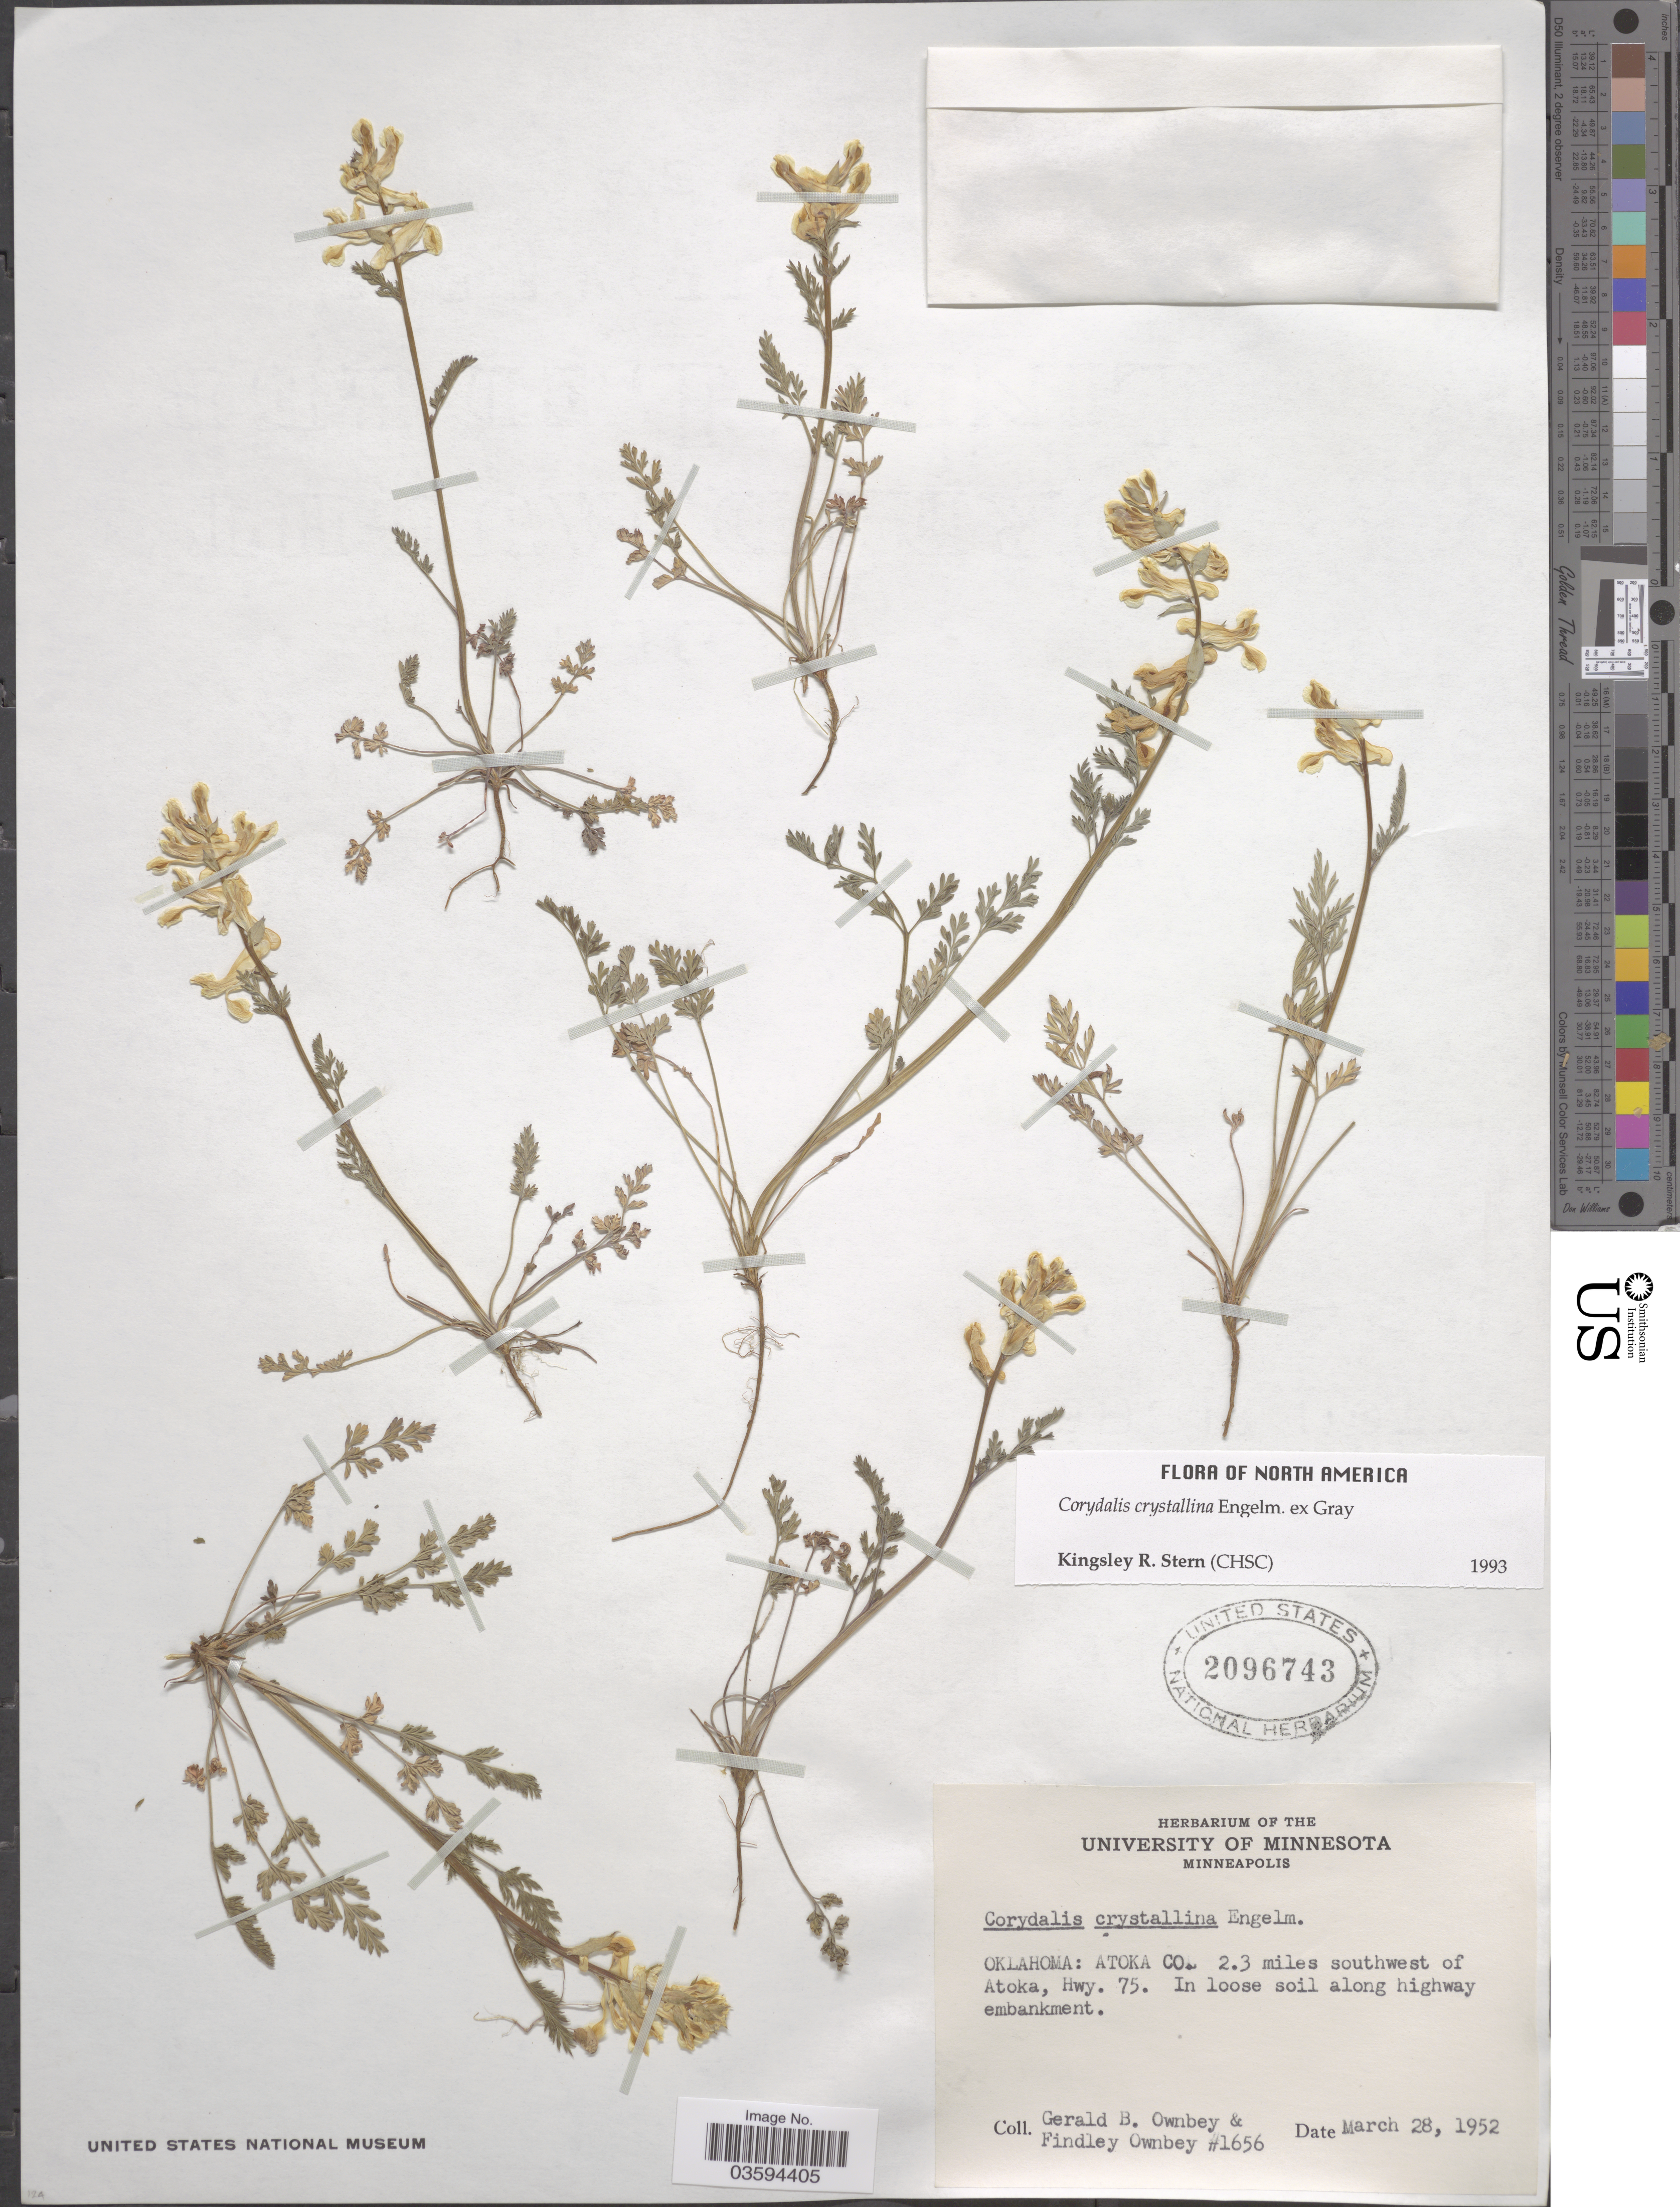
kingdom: Plantae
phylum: Tracheophyta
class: Magnoliopsida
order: Ranunculales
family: Papaveraceae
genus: Corydalis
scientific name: Corydalis crystallina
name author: (Engelm. ex A. Gray) Torr. & A. Gray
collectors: G. B. Ownbey & F. Ownbey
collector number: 1656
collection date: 1952-03-28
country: United States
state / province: Oklahoma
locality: Atoka Co. 2.3 miles southwest of Atoka, Hwy. 75. In loose soil along highway embankment.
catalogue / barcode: US 2096743